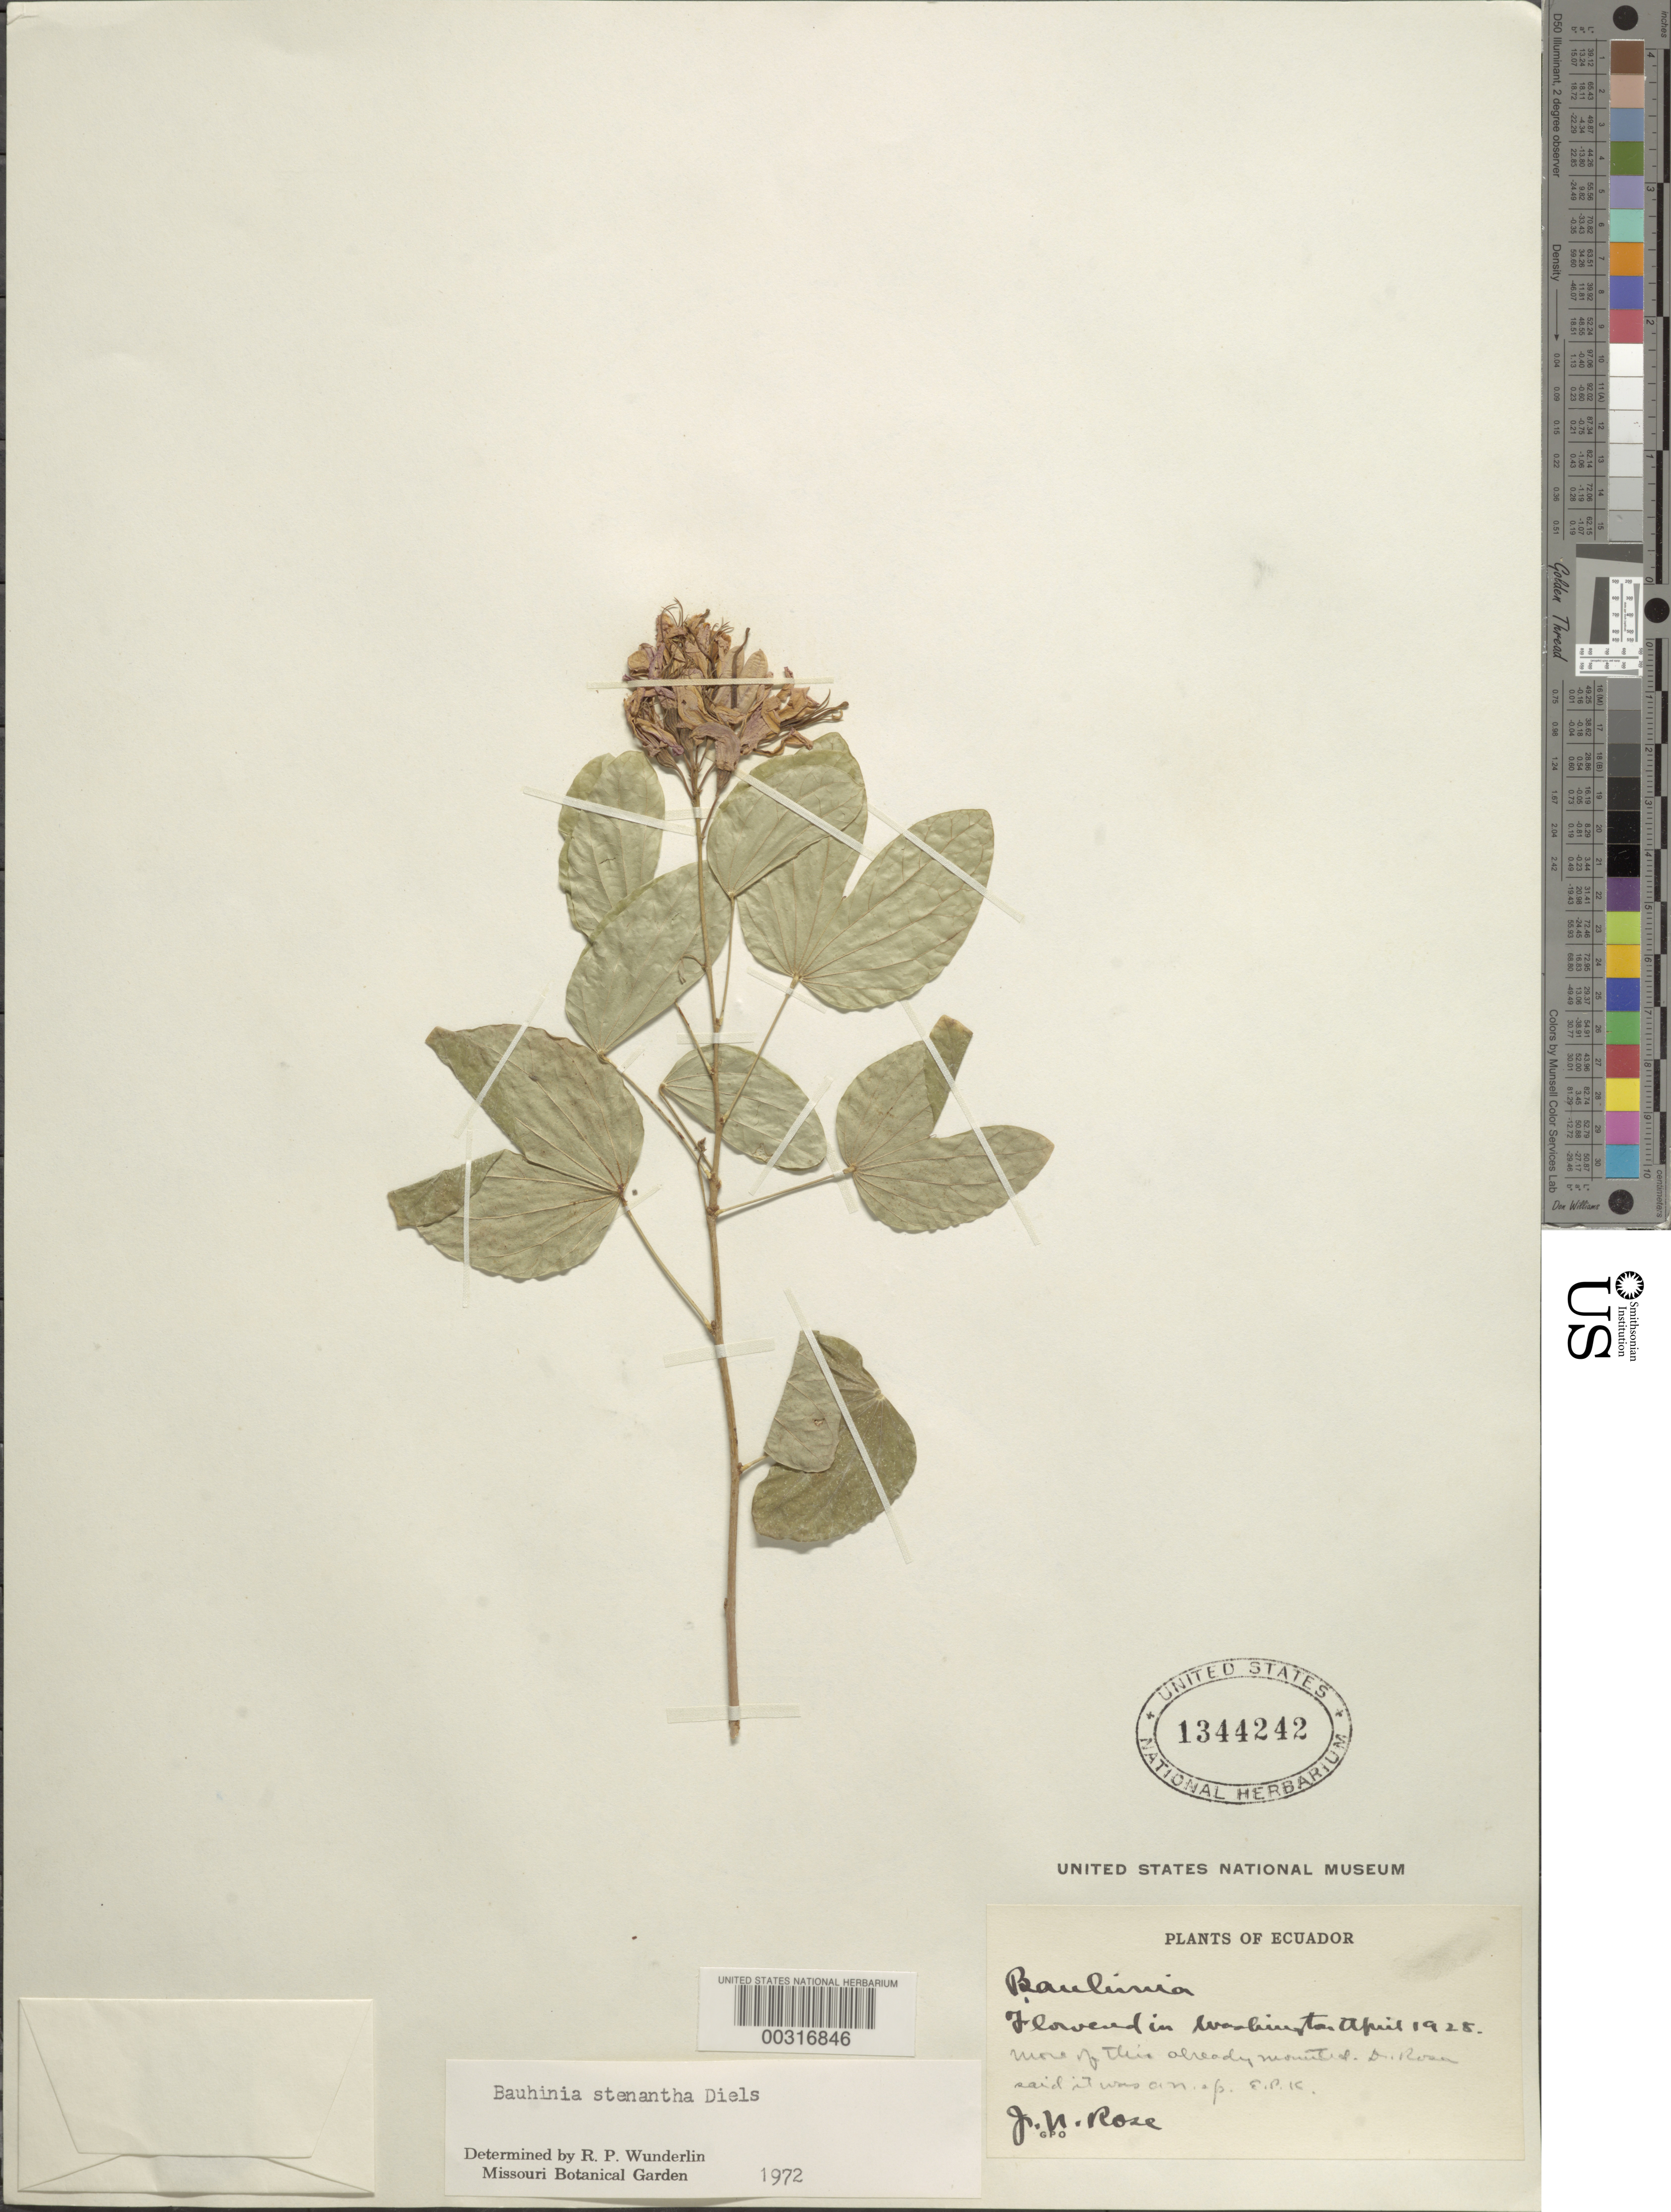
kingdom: Plantae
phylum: Tracheophyta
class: Magnoliopsida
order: Fabales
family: Fabaceae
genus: Bauhinia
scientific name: Bauhinia stenantha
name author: Diels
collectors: J. N. Rose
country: Ecuador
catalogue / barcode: US 1344242